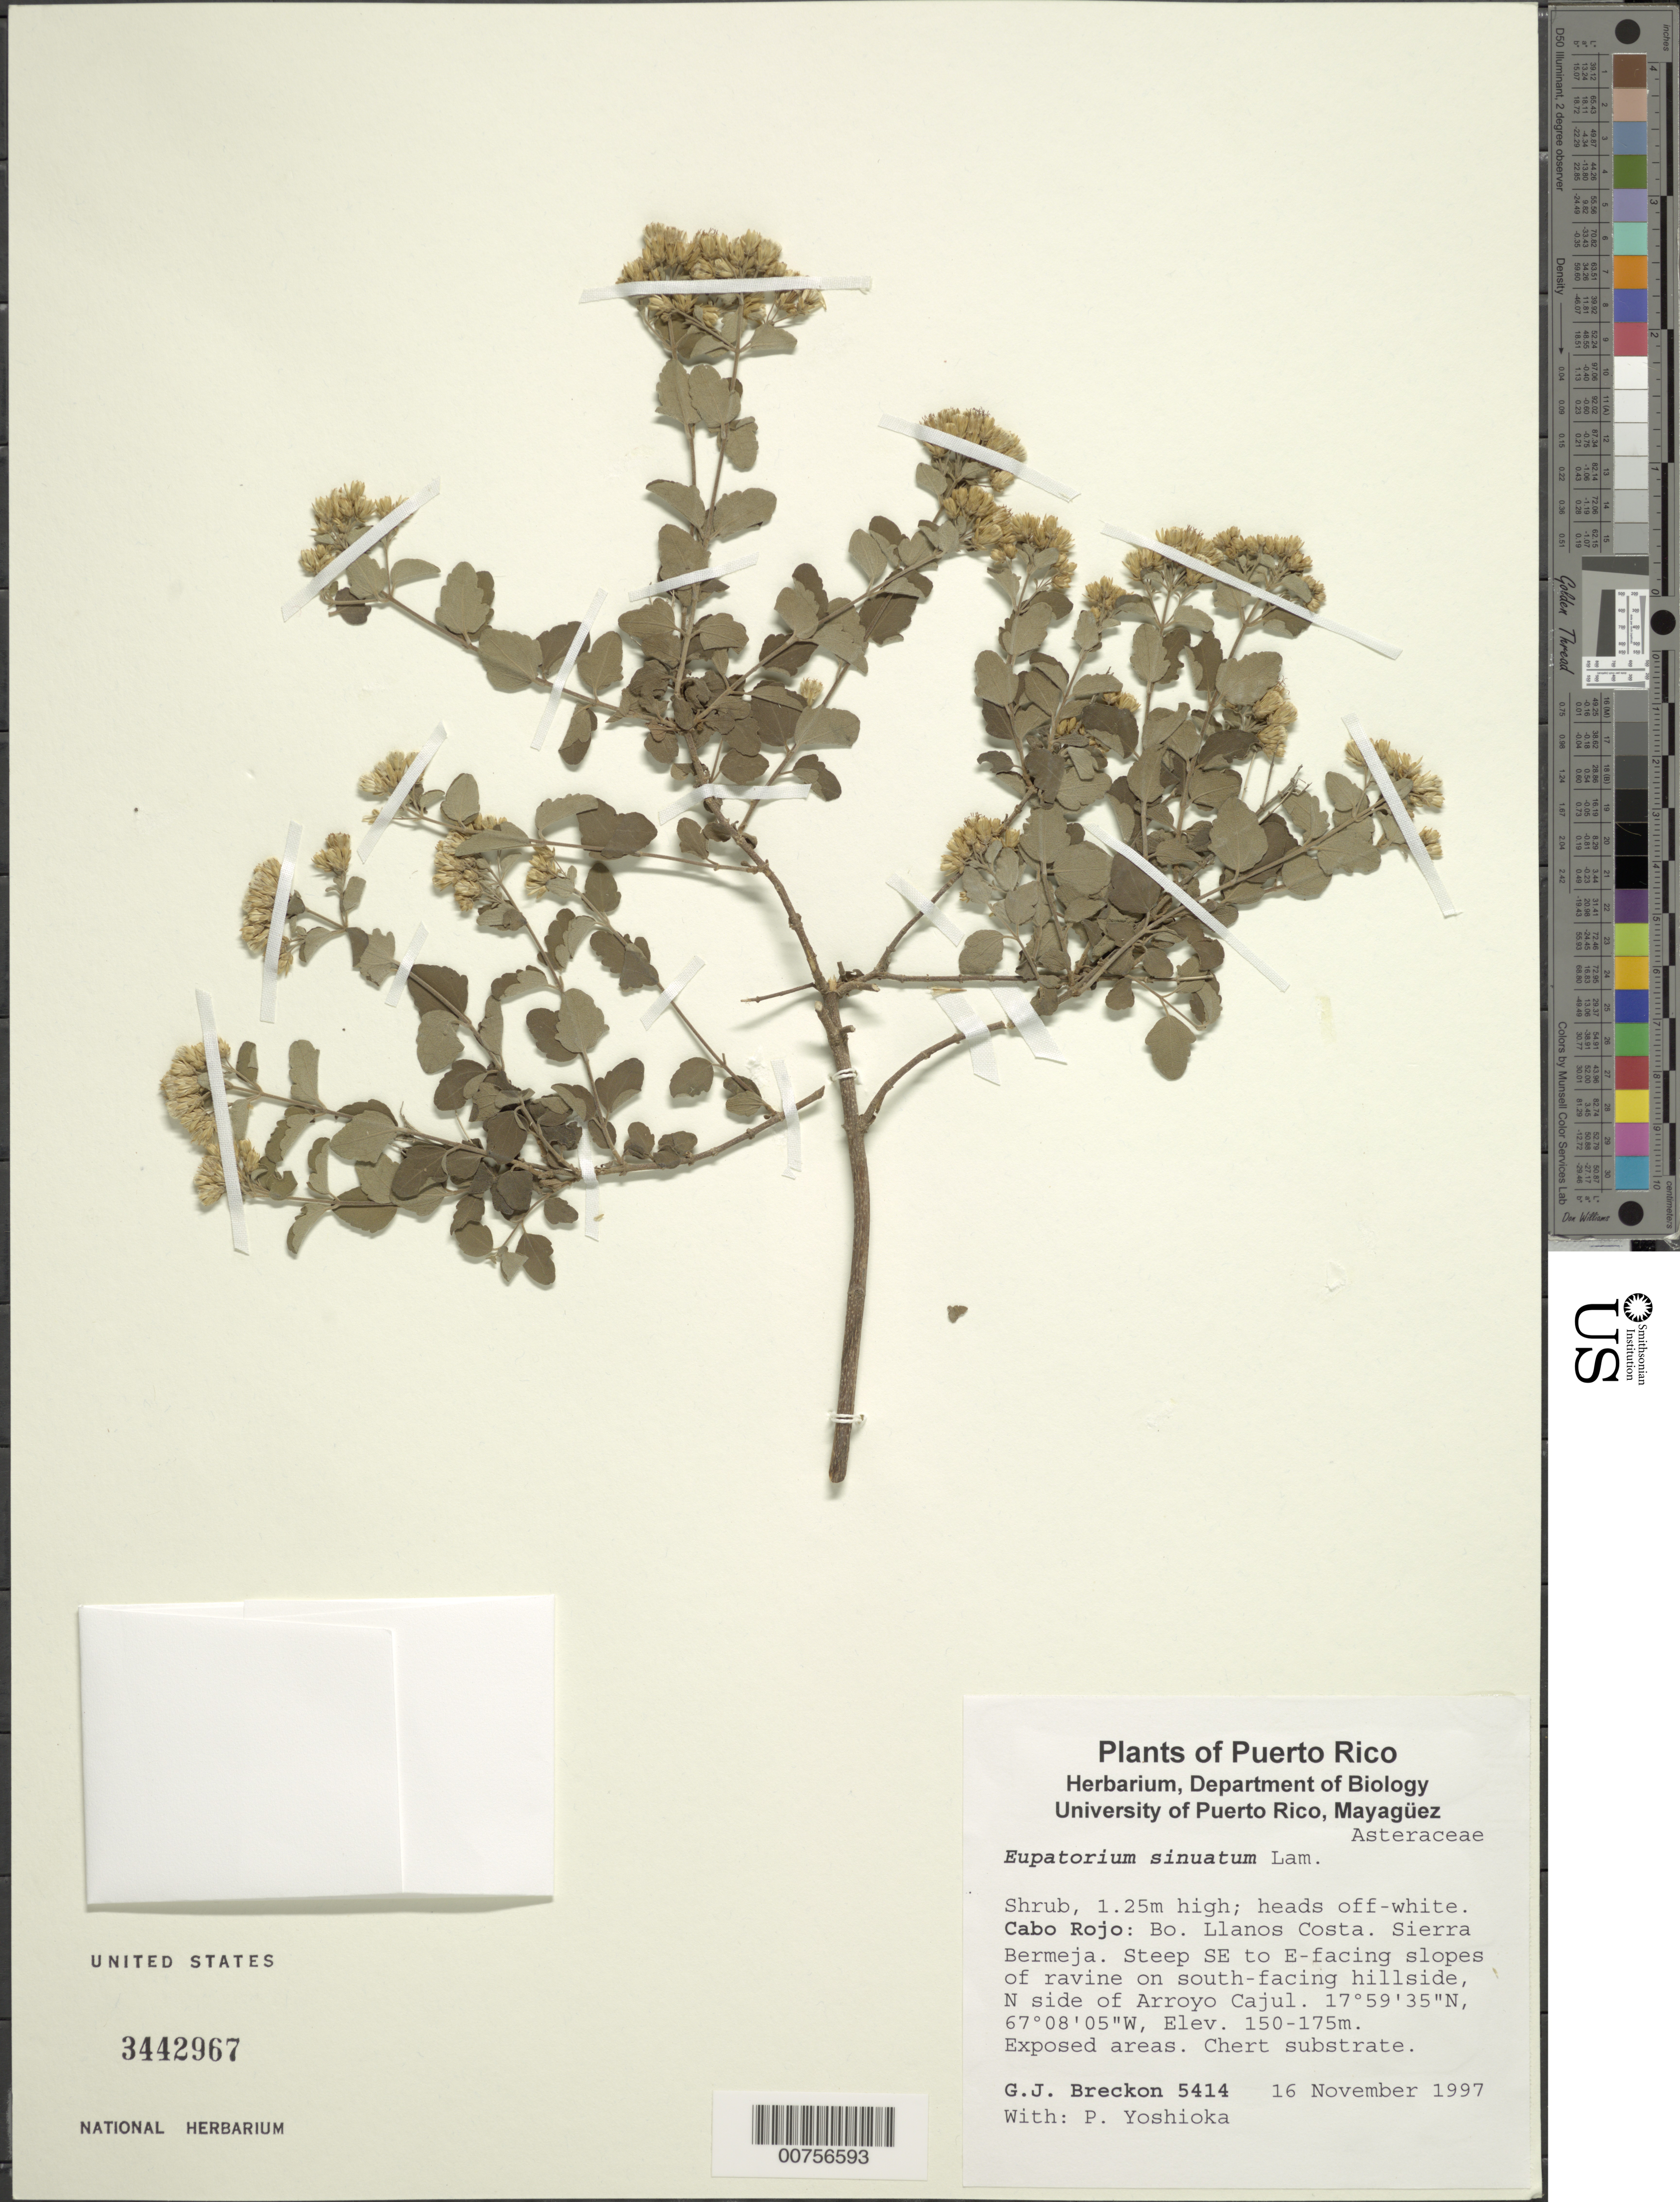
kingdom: Plantae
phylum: Tracheophyta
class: Magnoliopsida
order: Asterales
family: Asteraceae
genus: Chromolaena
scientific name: Chromolaena sinuata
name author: (Lam.) R.M. King & H. Rob.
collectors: G. J. Breckon & P. Yoshioka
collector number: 5414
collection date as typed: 16 Nov 1997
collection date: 1997-11-16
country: Puerto Rico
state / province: Cabo Rojo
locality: Cabo Rojo: Bo. Llanos Costa. Sierra Bermeja. Steep SE to E-facing slopes of ravine on S-facing hillside, N side of Arroyo Cajul.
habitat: Exposed areas. Chert substrate.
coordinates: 17.99305556, -67.13472222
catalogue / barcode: US 3442967